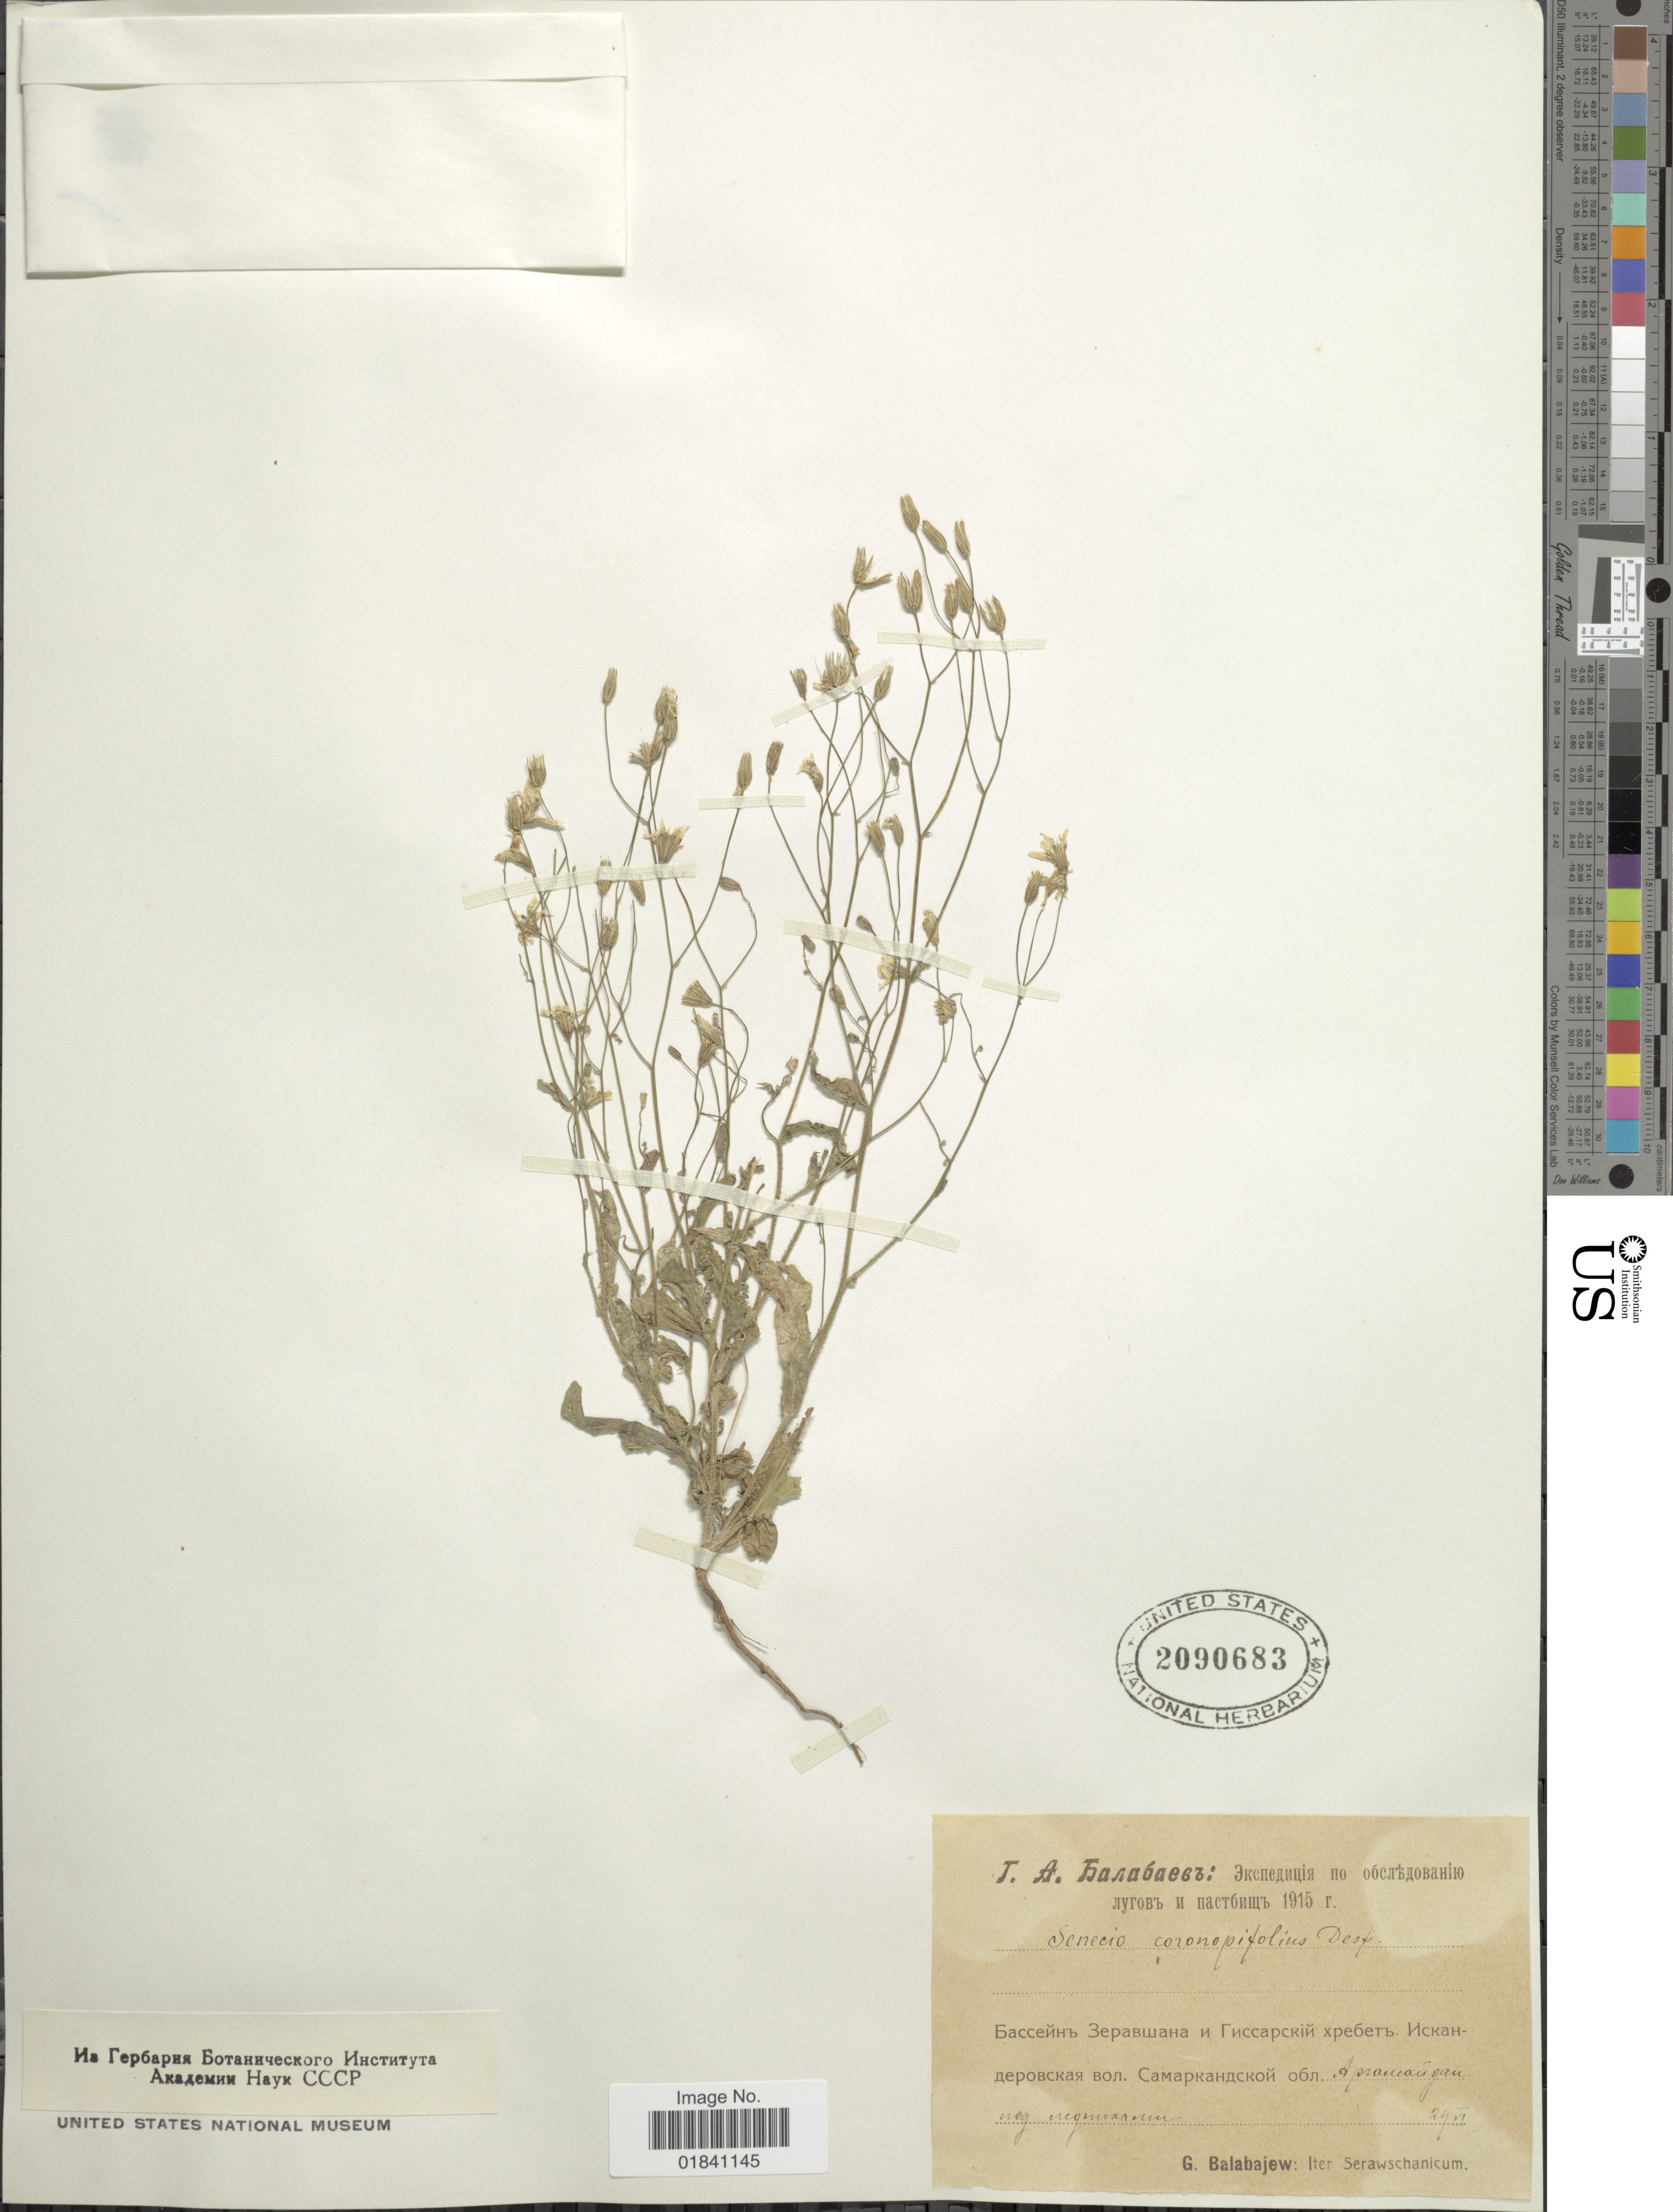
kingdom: Plantae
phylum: Tracheophyta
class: Magnoliopsida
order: Asterales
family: Asteraceae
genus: Senecio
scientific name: Senecio coronopifolius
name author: Desf.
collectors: G. Balabajew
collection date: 1915-06-29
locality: Serawschanicum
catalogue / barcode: US 2090683